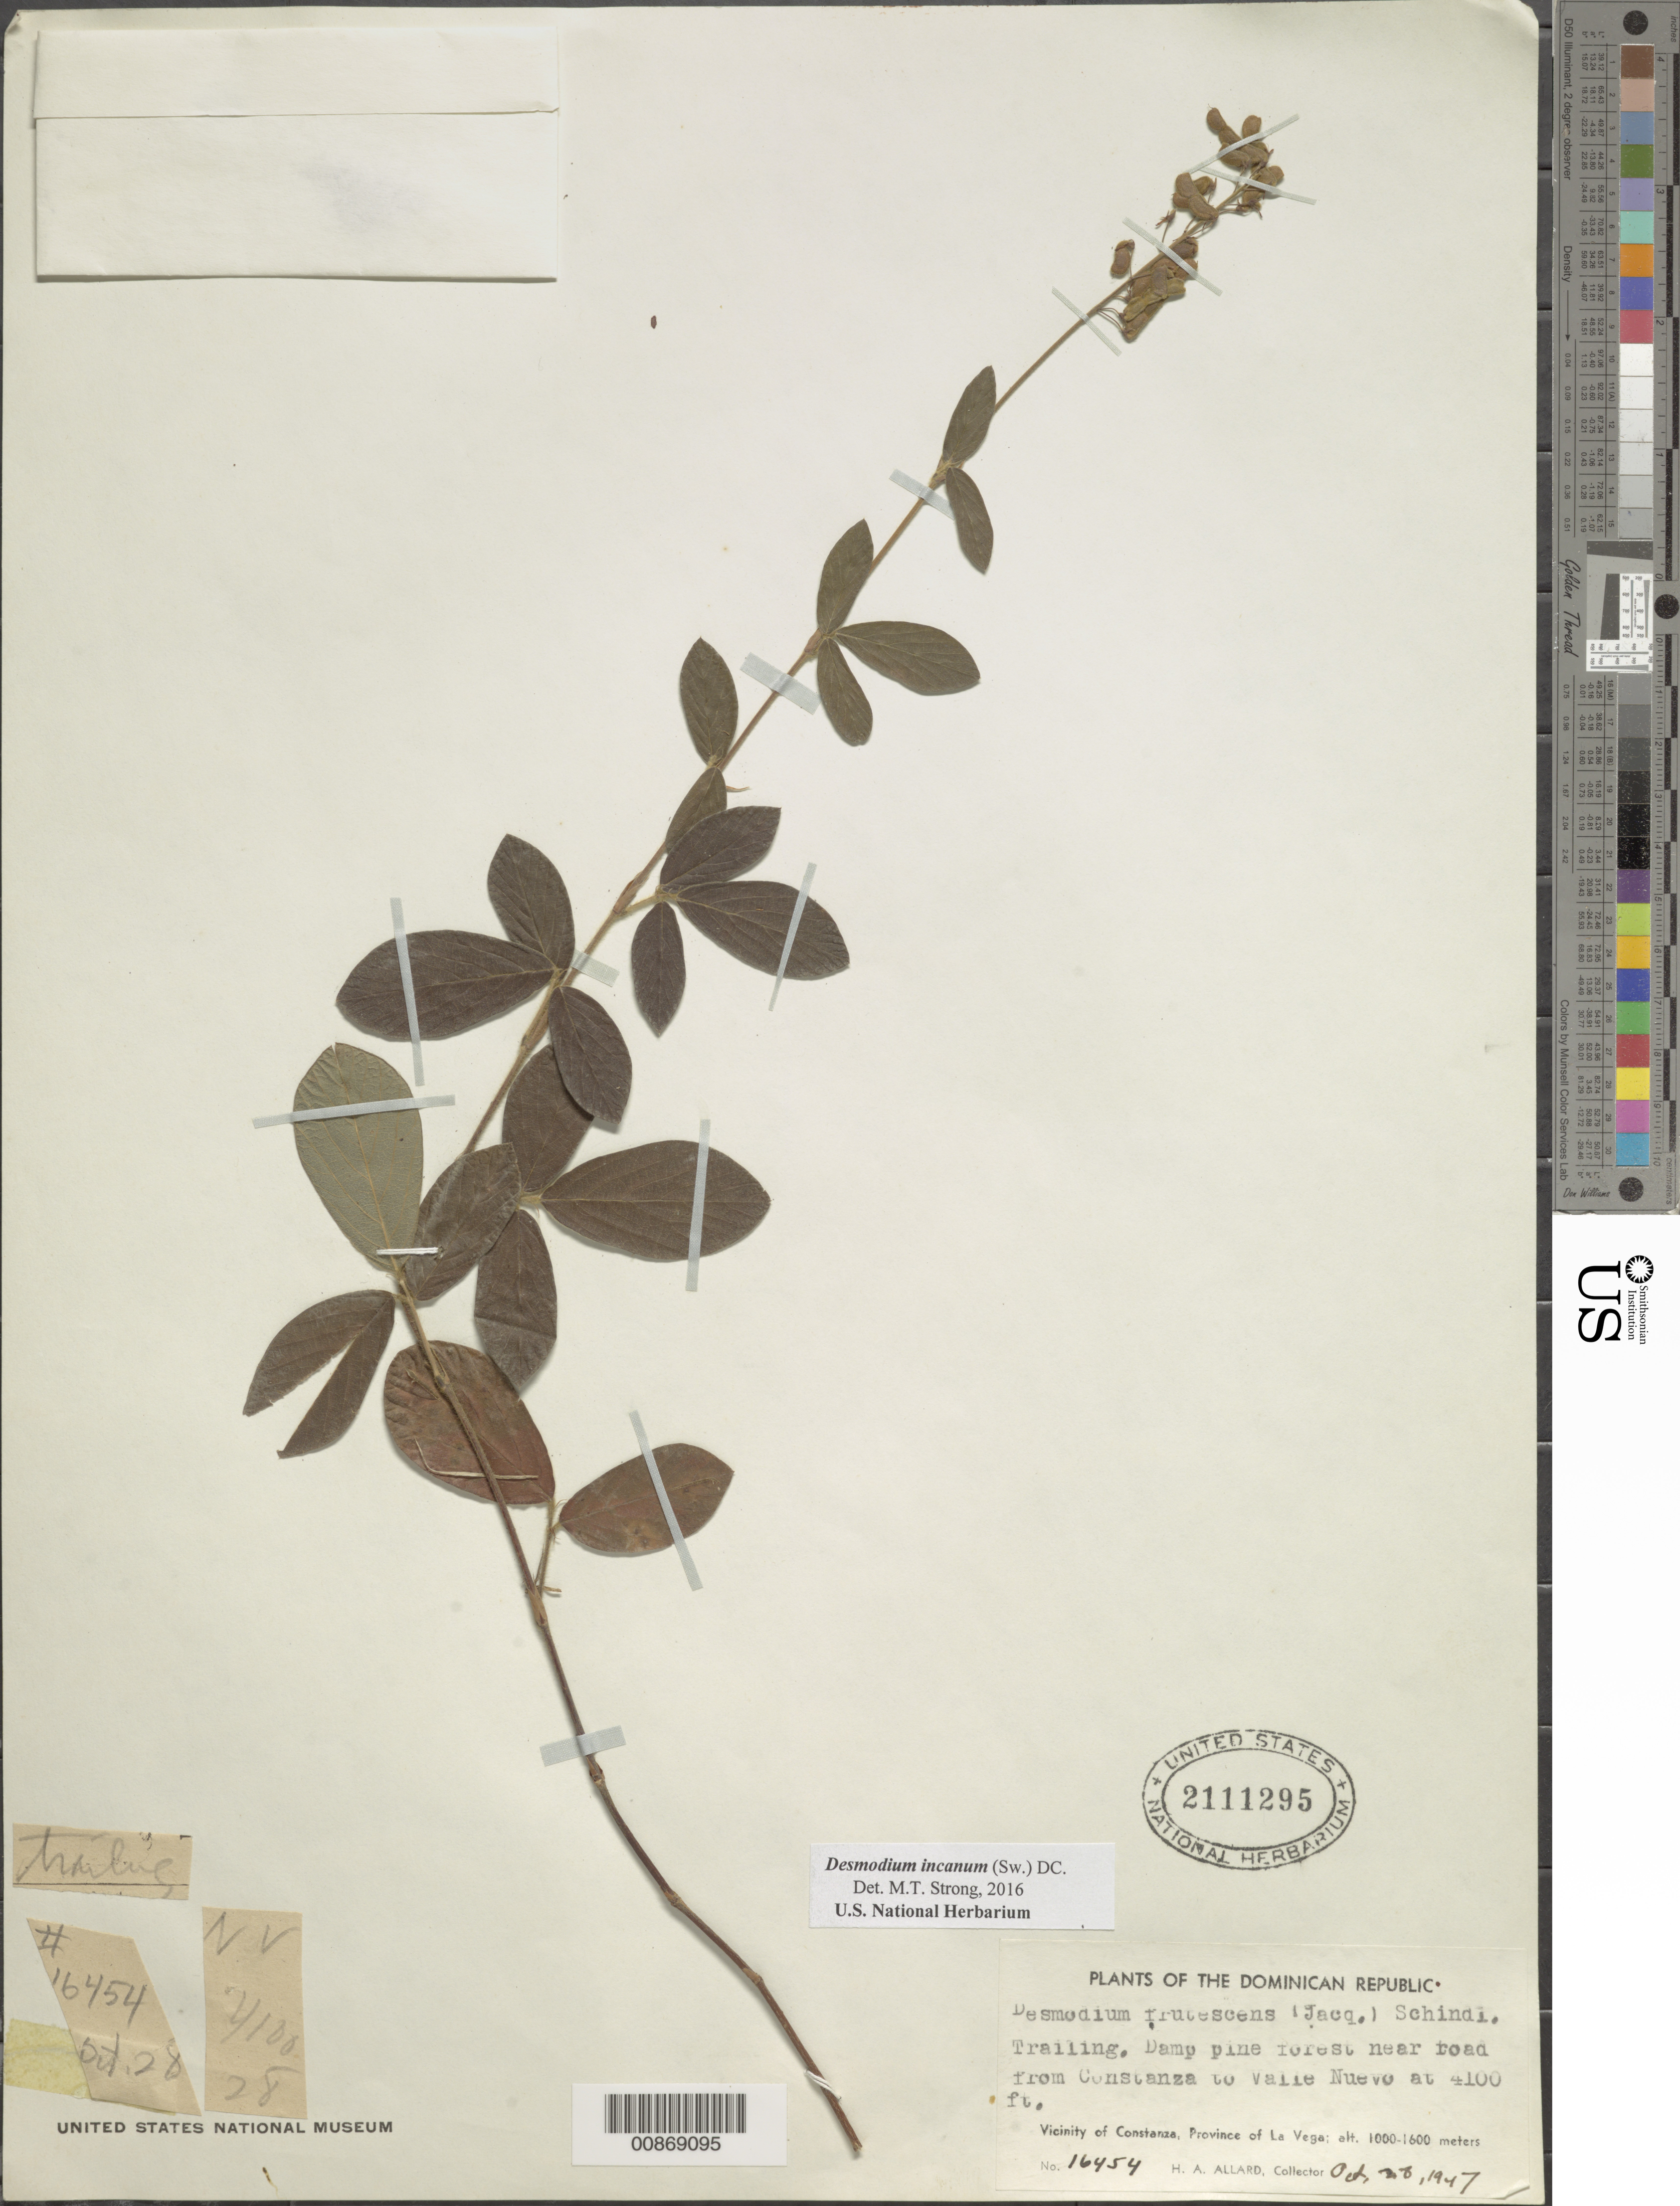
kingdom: Plantae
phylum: Tracheophyta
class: Magnoliopsida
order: Fabales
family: Fabaceae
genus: Desmodium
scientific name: Desmodium incanum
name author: (Sw.) DC.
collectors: H. A. Allard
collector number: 16454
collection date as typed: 28 Oct 1947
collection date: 1947-10-28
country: Dominican Republic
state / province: La Vega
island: Hispaniola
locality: Near road from Constanza to Valle Nuevo. Vicinity of Constanza.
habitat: Damp pine forest.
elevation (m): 1250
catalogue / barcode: US 2111295